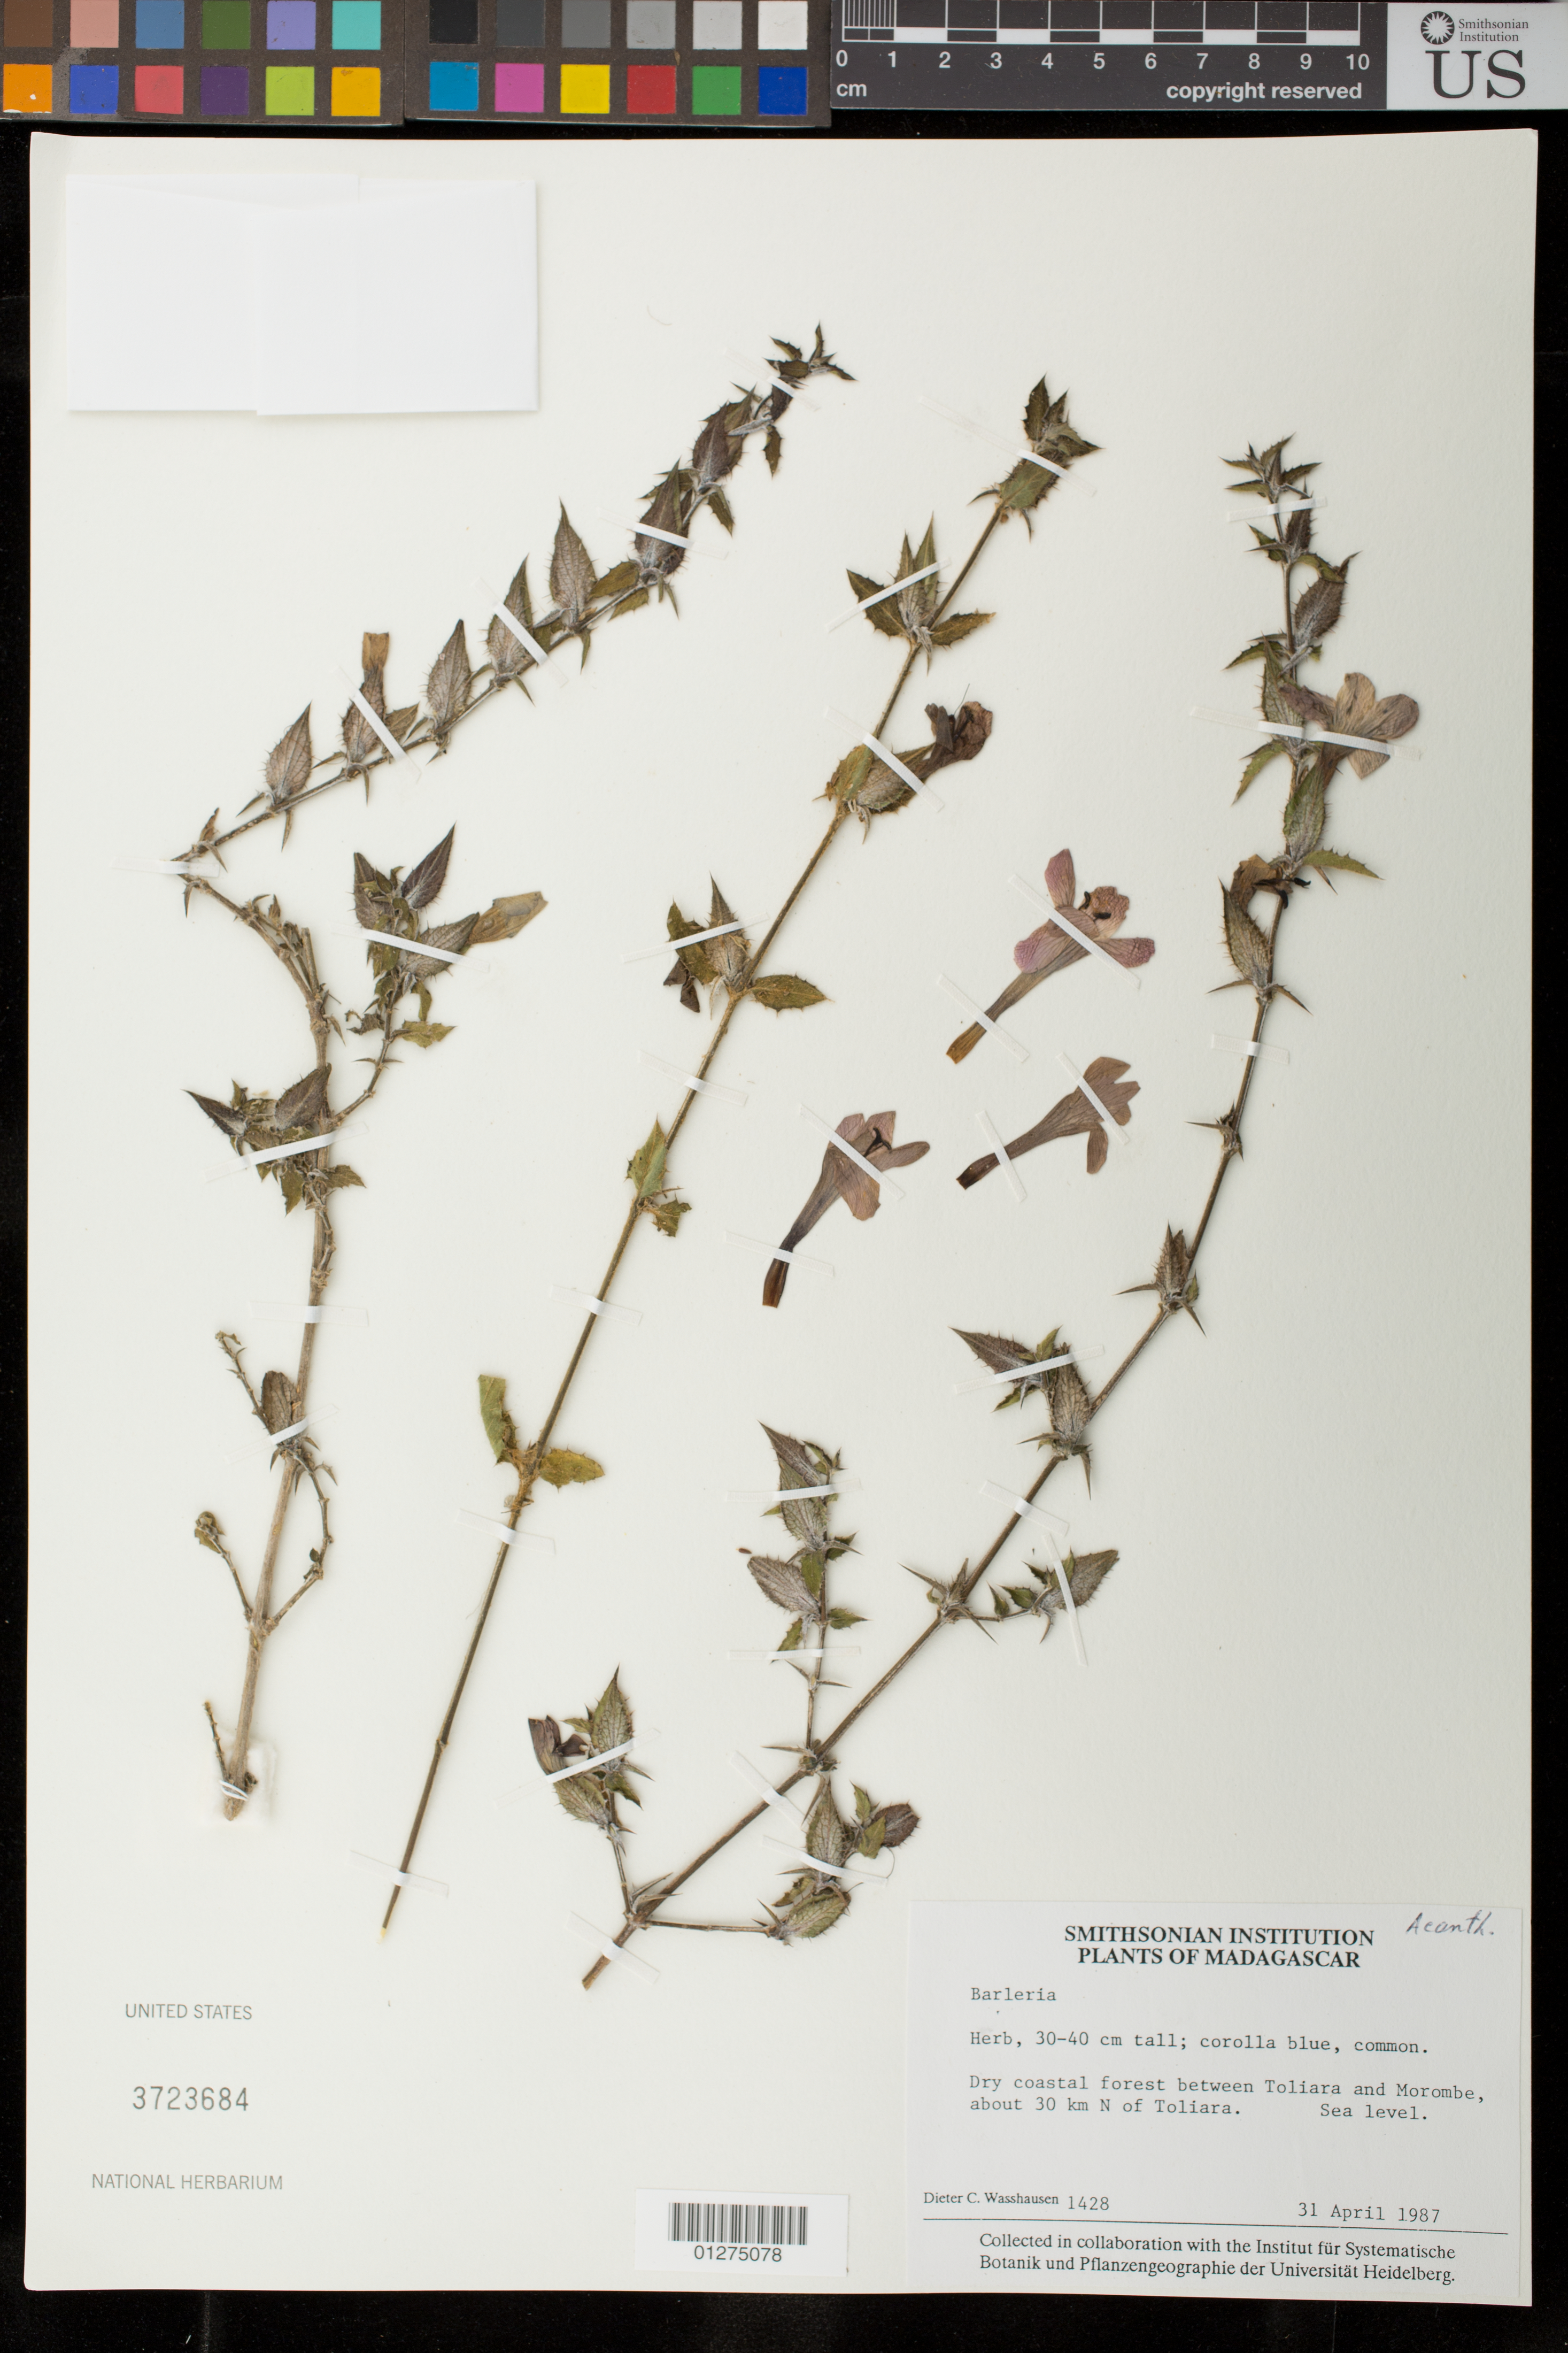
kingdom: Plantae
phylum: Tracheophyta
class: Magnoliopsida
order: Lamiales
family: Acanthaceae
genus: Barleria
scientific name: Barleria sp.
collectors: D. C. Wasshausen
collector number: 1428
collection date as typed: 31 April 1987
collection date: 1987-05-01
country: Madagascar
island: Madagascar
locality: Between Toliara and Morombe, about 30 km N of Toliara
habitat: dry coastal forest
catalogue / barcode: US 3723684